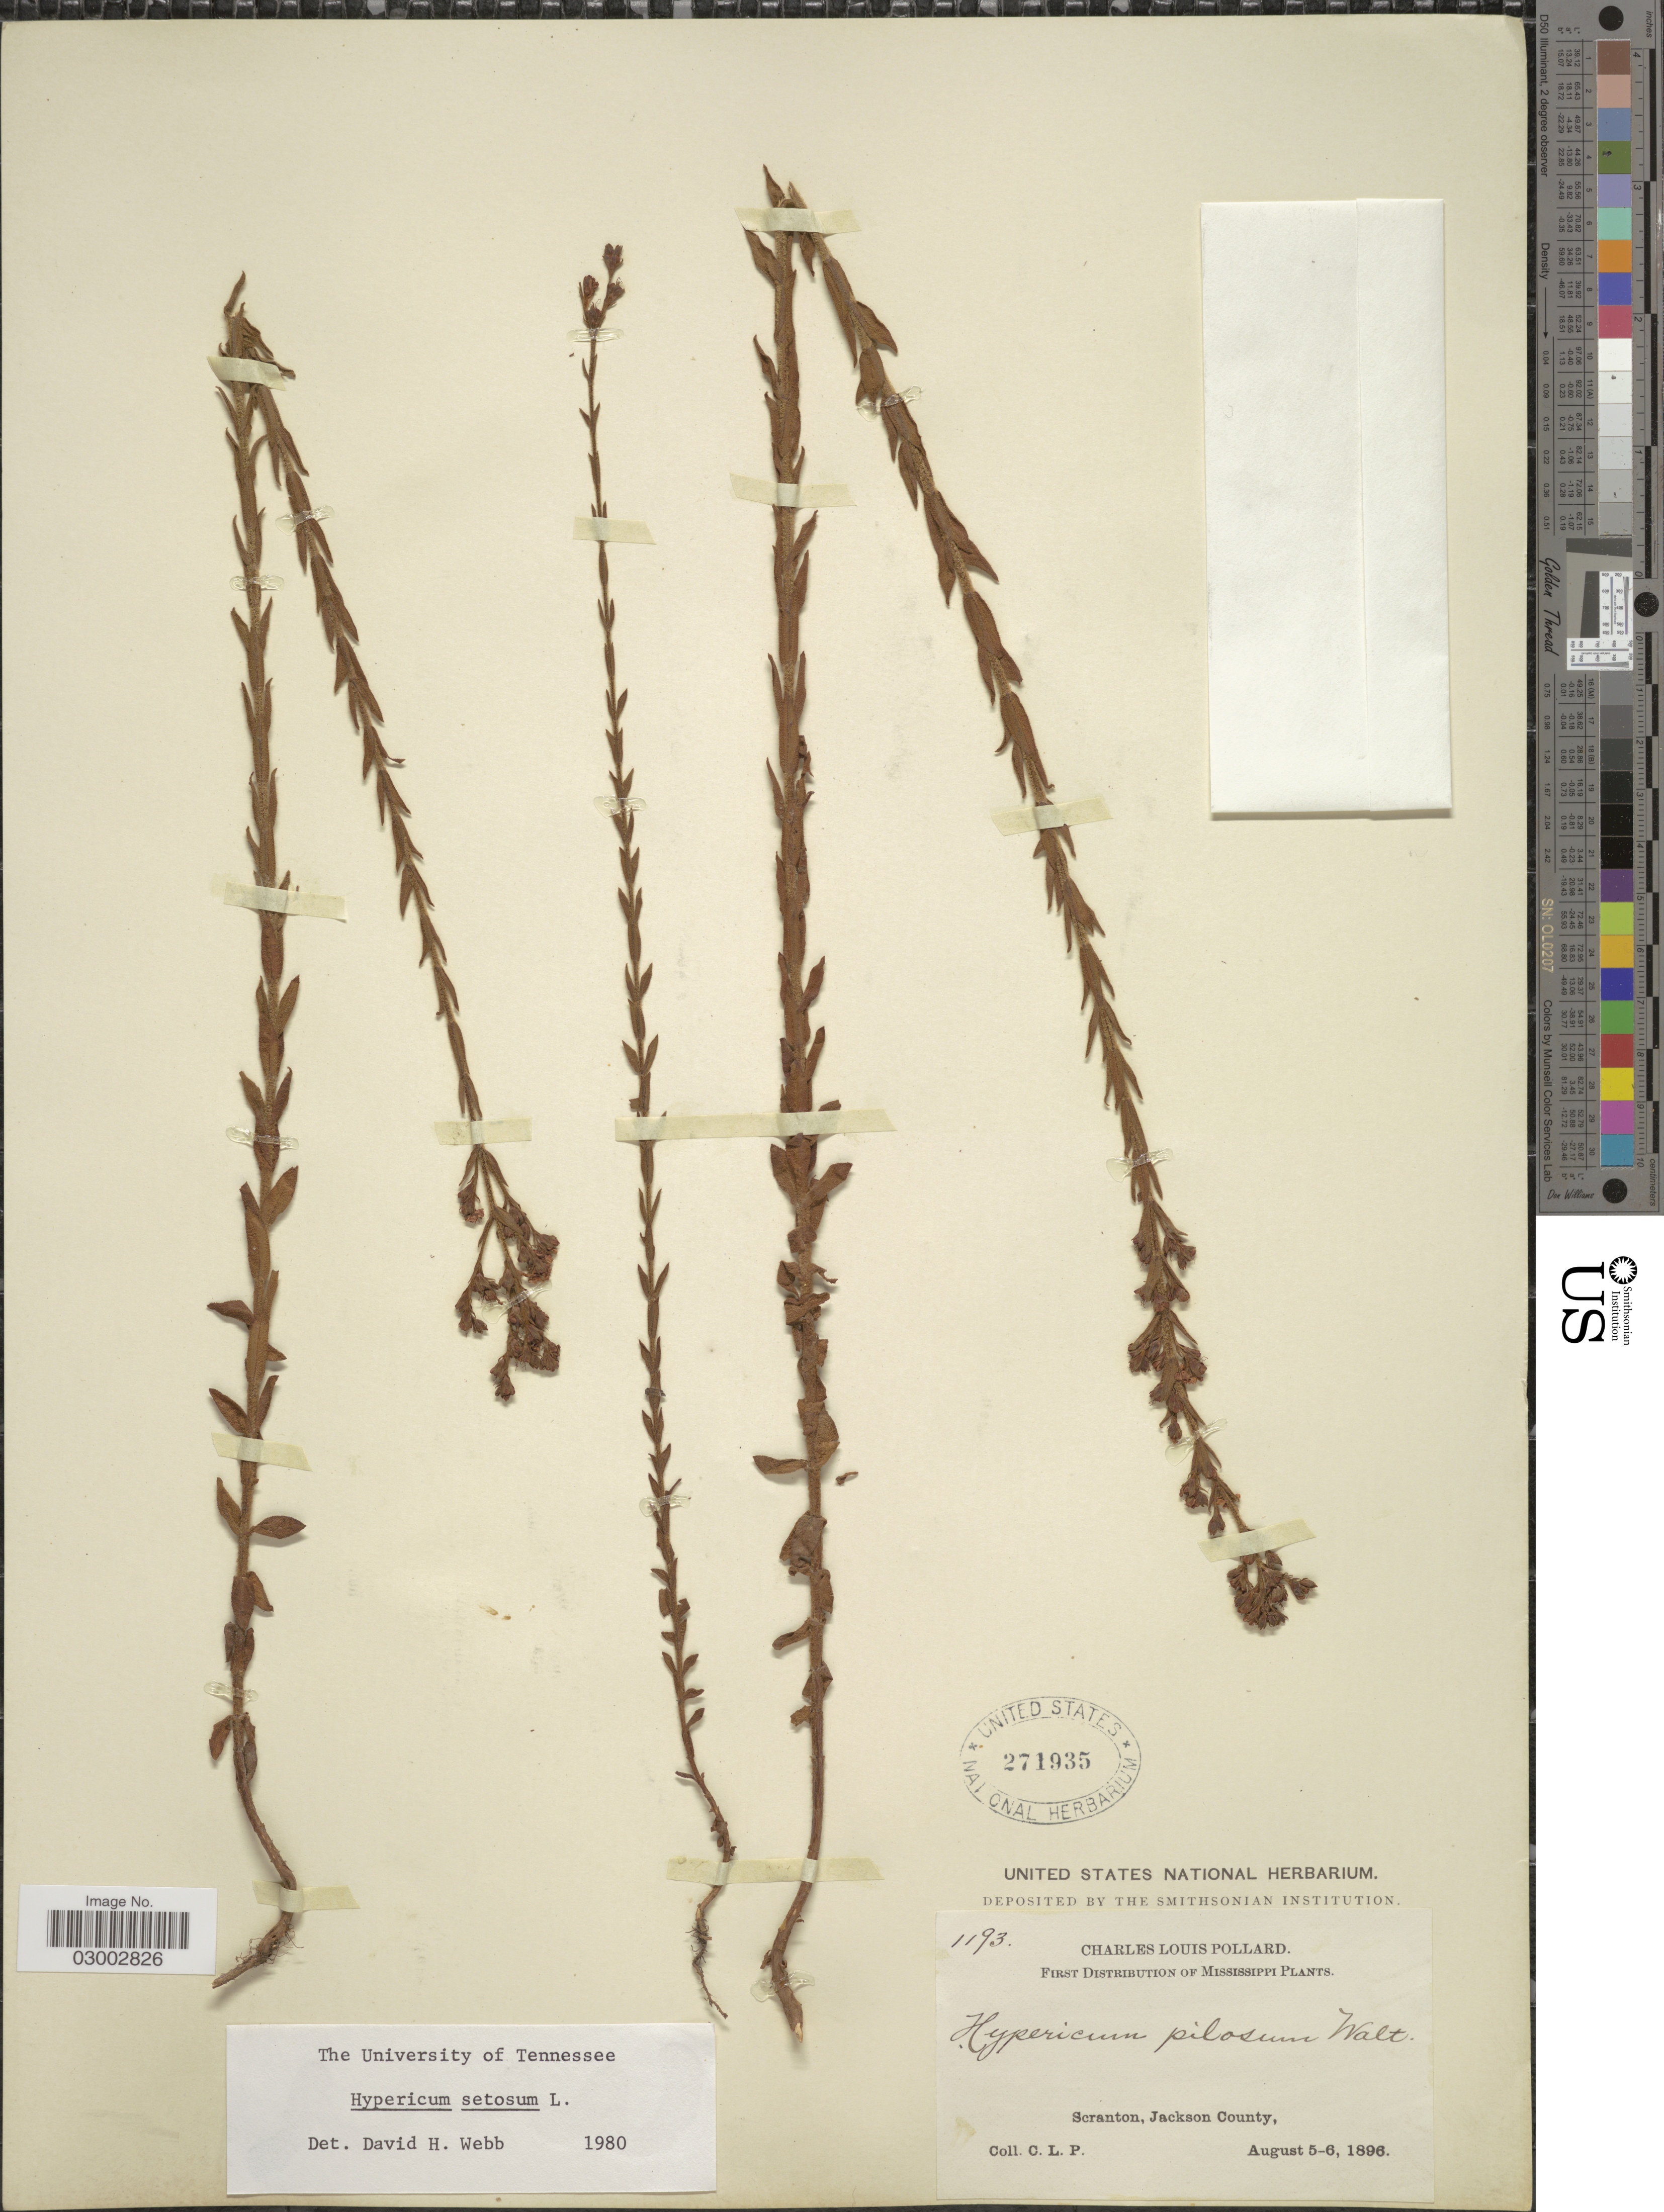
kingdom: Plantae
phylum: Tracheophyta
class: Magnoliopsida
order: Malpighiales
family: Hypericaceae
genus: Hypericum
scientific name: Hypericum setosum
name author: L.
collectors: C. L. Pollard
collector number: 1193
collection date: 1896-08-05/1896-08-06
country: United States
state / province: Mississippi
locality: Scranton, Jackson County.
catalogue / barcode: US 271935